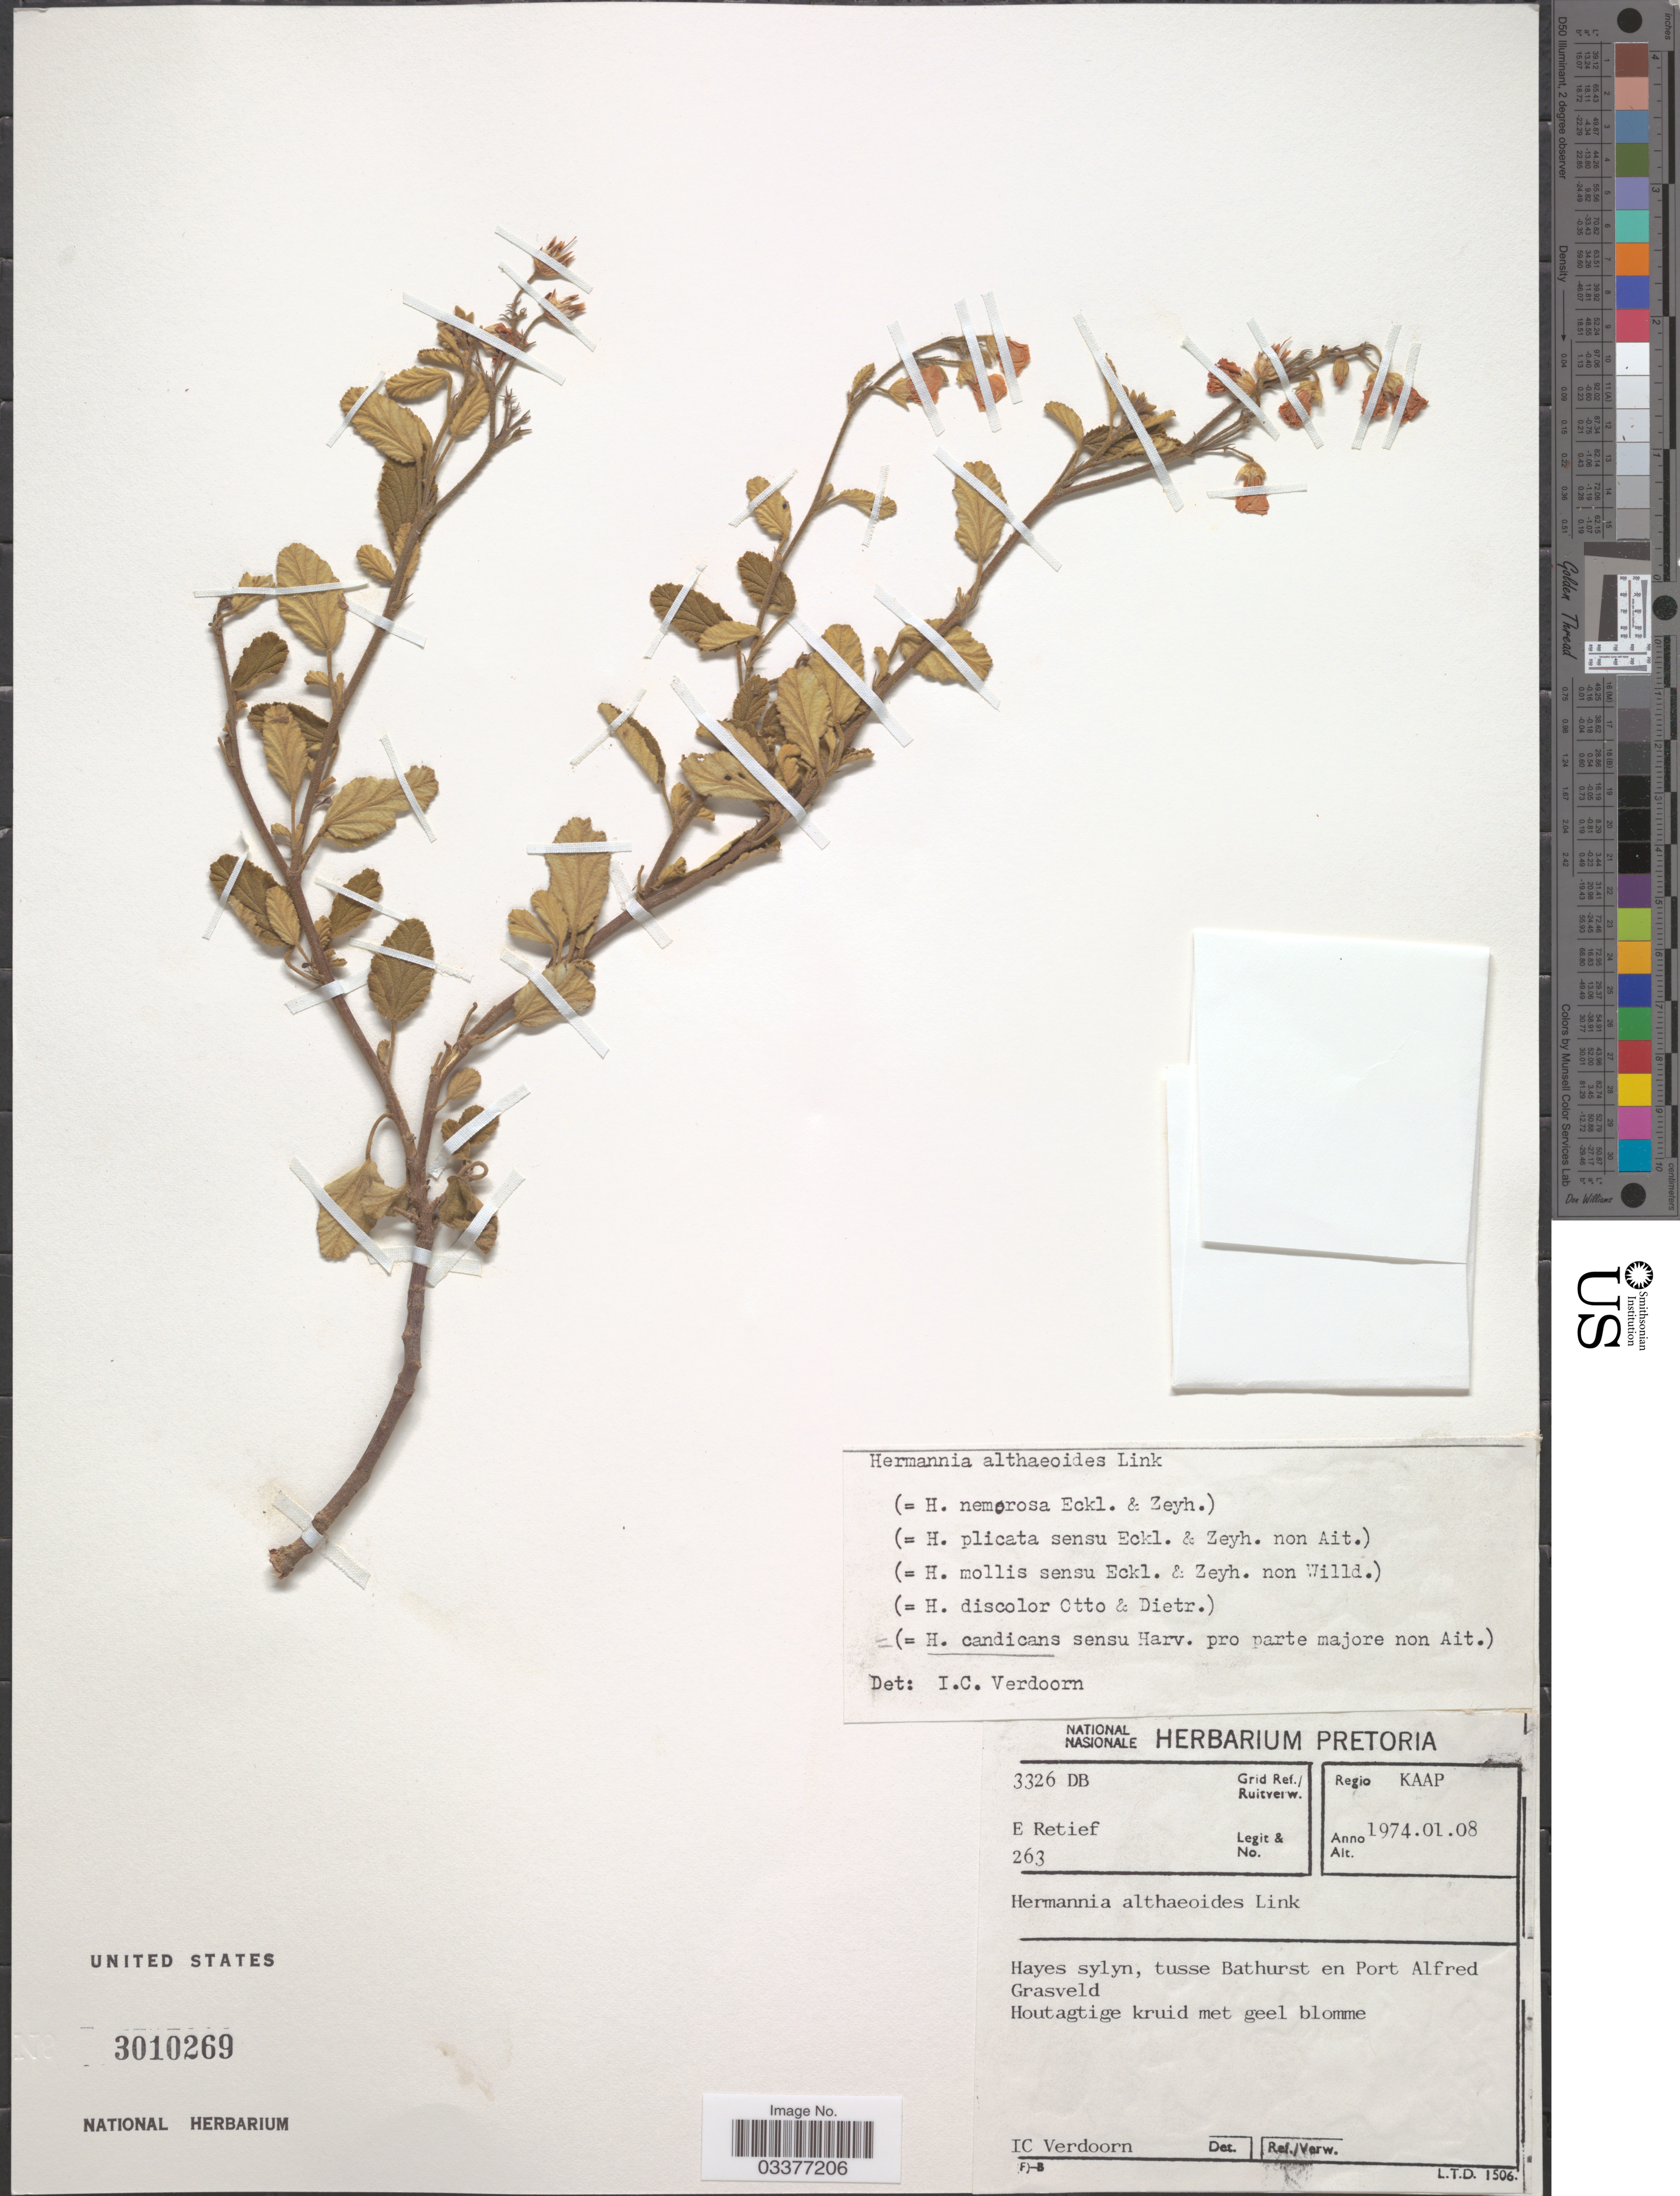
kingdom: Plantae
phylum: Tracheophyta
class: Magnoliopsida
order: Malvales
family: Malvaceae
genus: Hermannia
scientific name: Hermannia althaeoides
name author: Link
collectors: E. Retief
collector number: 263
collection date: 1974-01-08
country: South Africa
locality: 3326 DB Grid Ref. Regio Kaap. Hayes sylyn, tusse Bathurst en Port Alfred.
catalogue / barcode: US 3010269